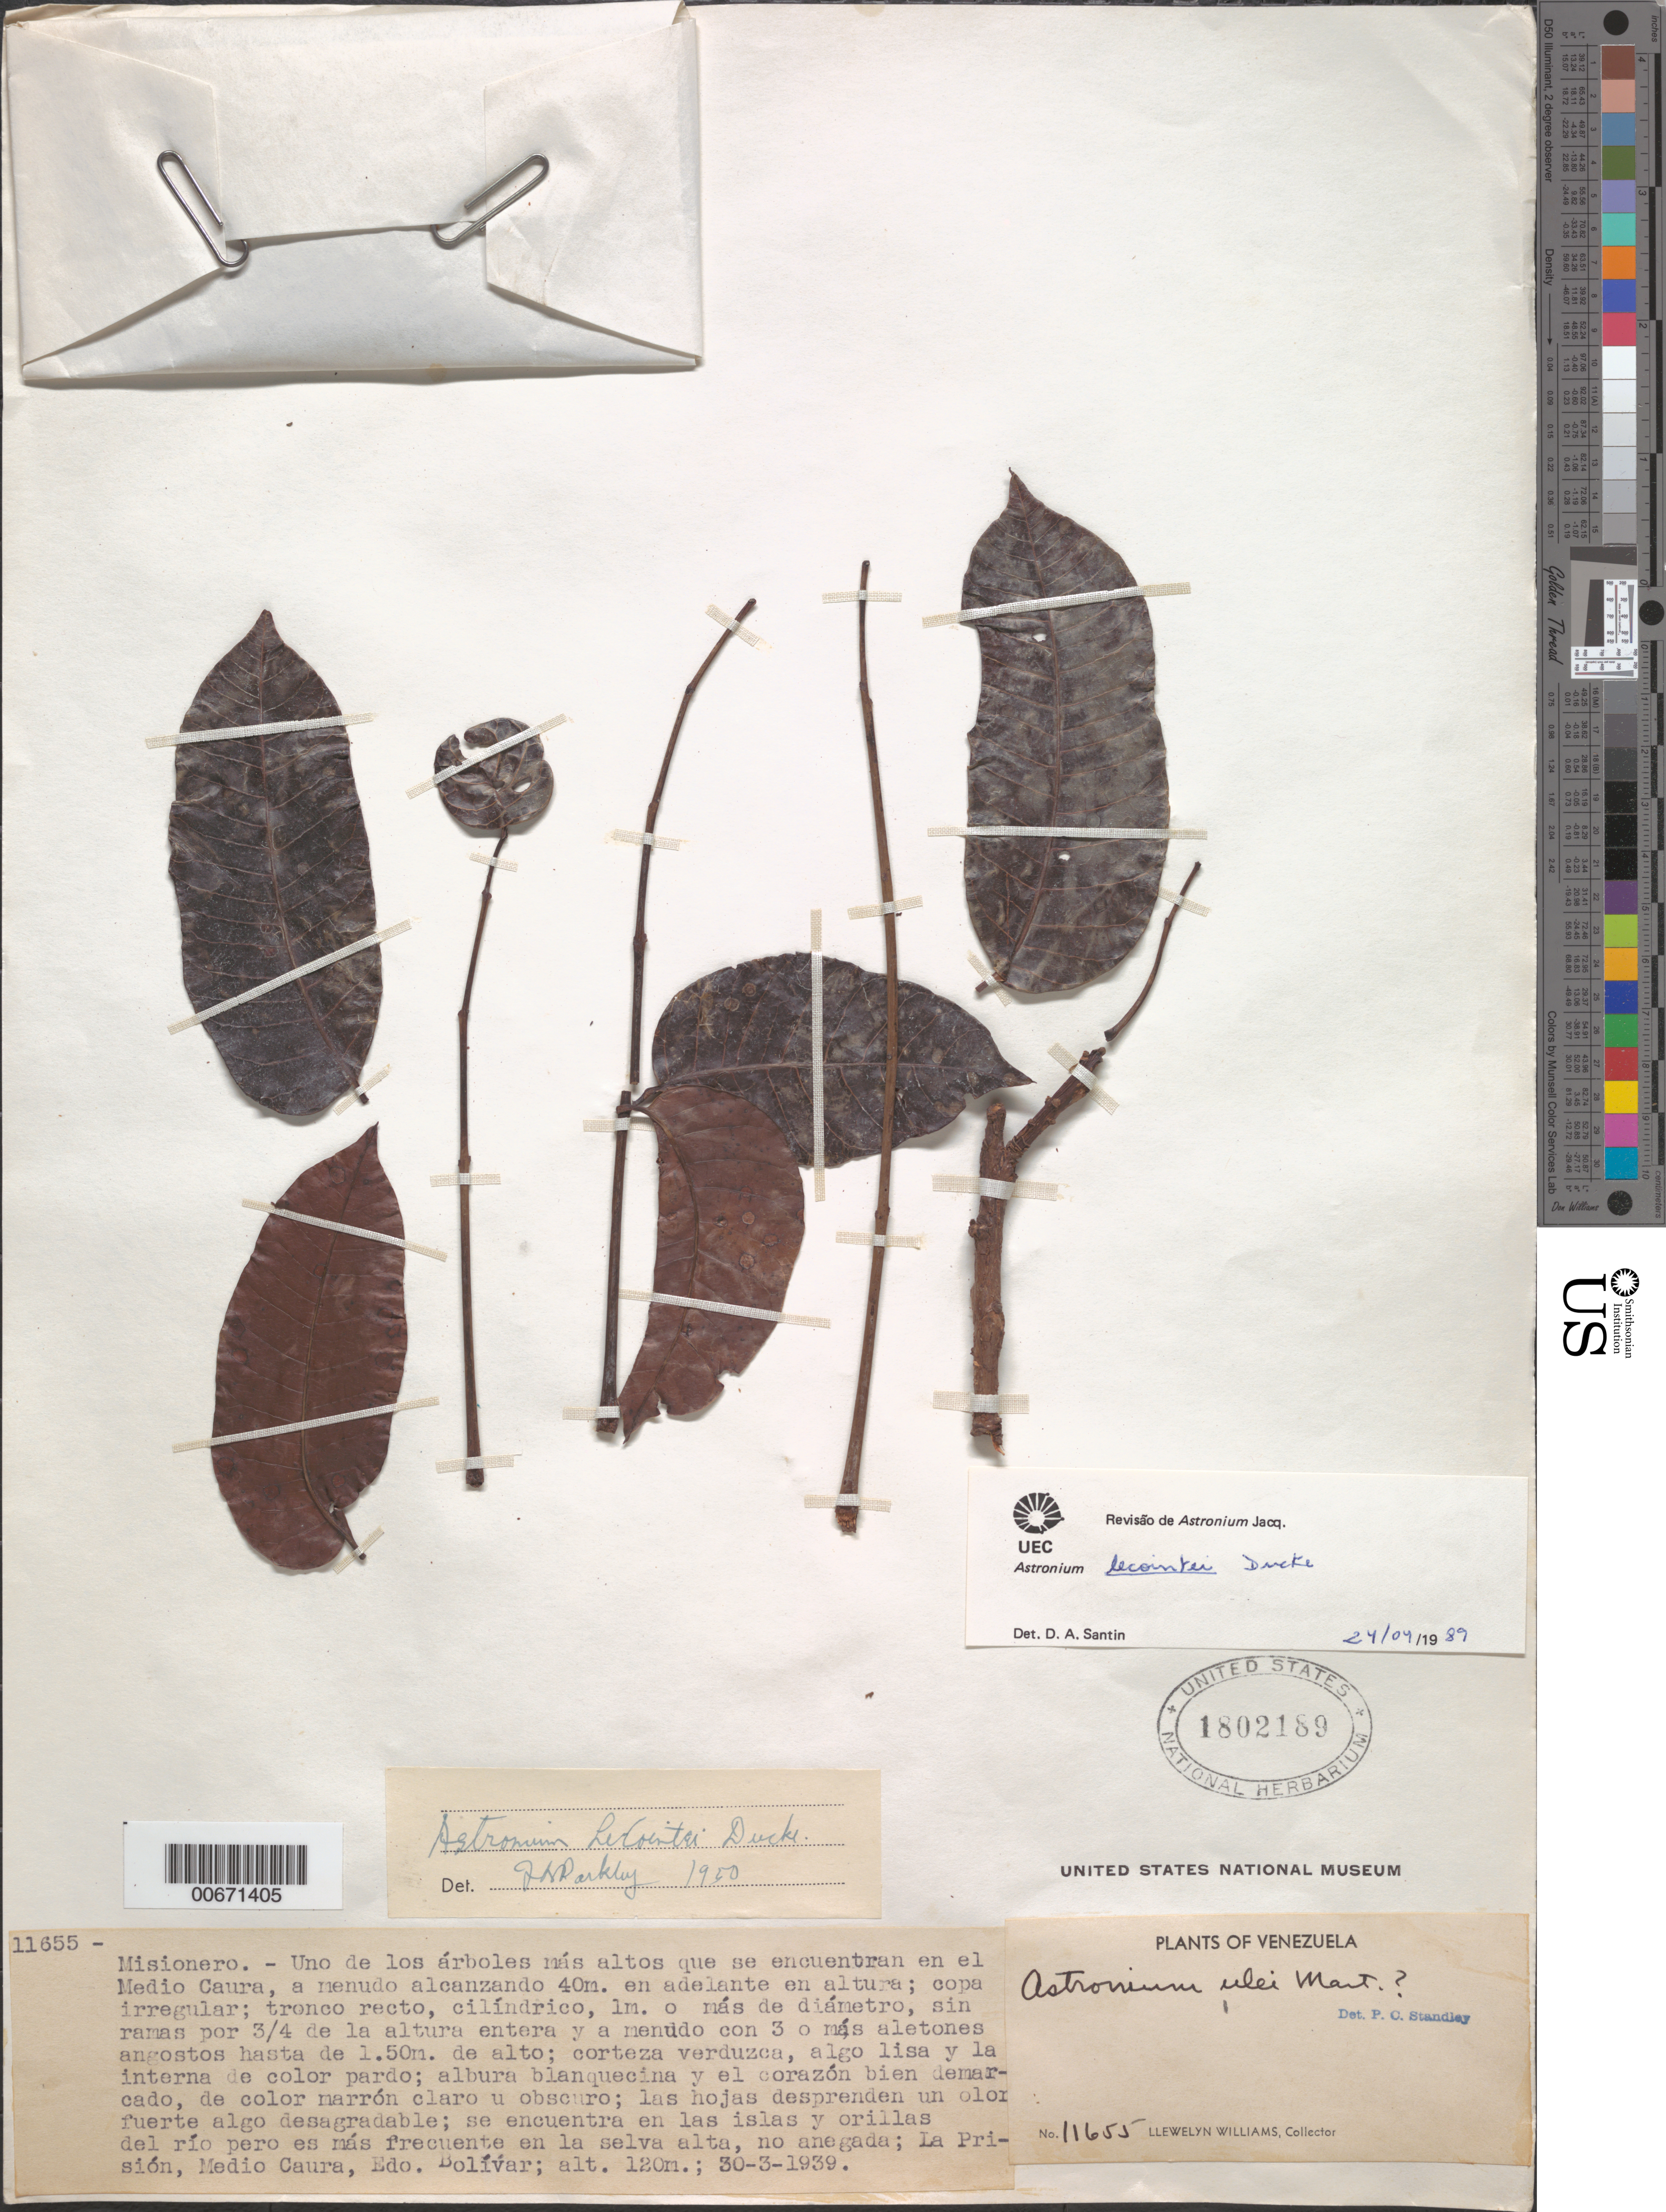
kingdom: Plantae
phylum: Tracheophyta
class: Magnoliopsida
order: Sapindales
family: Anacardiaceae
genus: Astronium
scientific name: Astronium lecointei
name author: Ducke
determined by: Santin, D. A.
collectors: Ll. Williams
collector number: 11655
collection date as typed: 30-Mar-39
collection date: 1939-03-30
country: Venezuela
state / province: Bolívar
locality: La Prisión, Medio Caura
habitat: In islands and riverbanks, but more frequent in high forests, no flooding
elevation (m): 120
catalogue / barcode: US 1802189